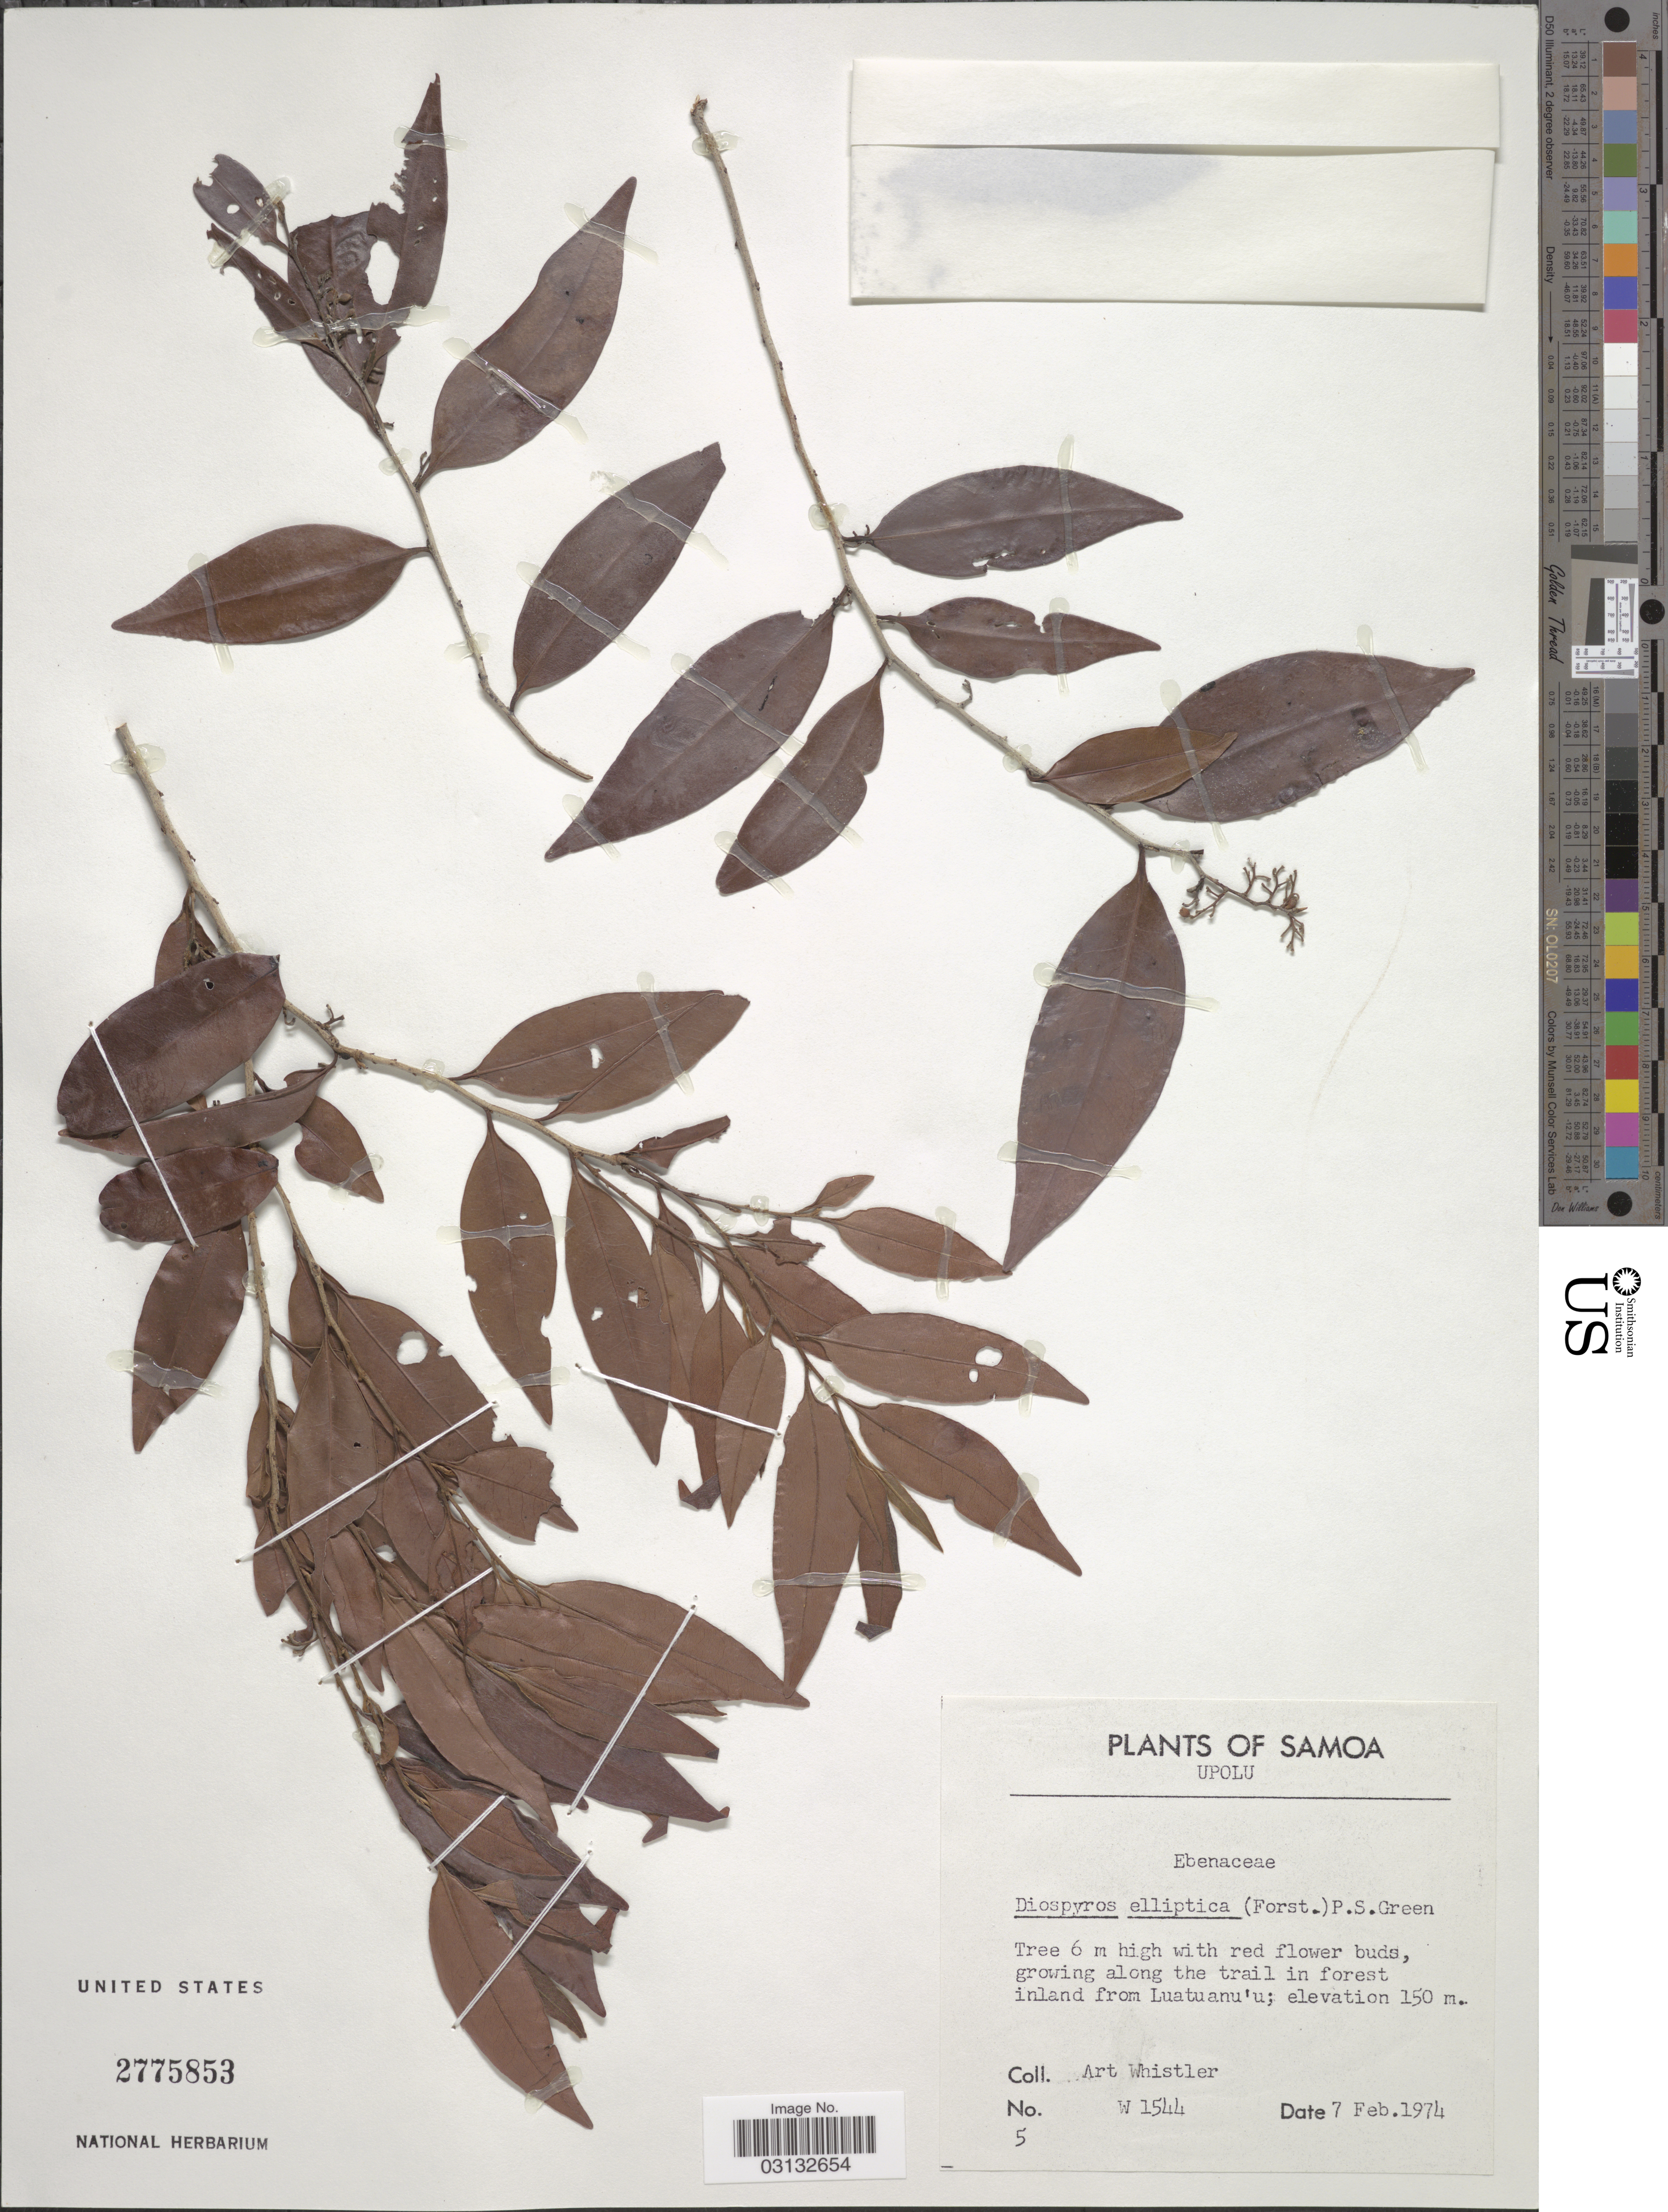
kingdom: Plantae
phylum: Tracheophyta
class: Magnoliopsida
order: Ericales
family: Ebenaceae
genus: Diospyros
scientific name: Diospyros elliptica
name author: P.S. Green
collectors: A. Whistler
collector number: W1544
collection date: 1974-02-07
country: Samoa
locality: Samoa. Upolu. Growing along the trail in forest inland from Luatuanu'u.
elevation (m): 150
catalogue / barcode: US 2775853